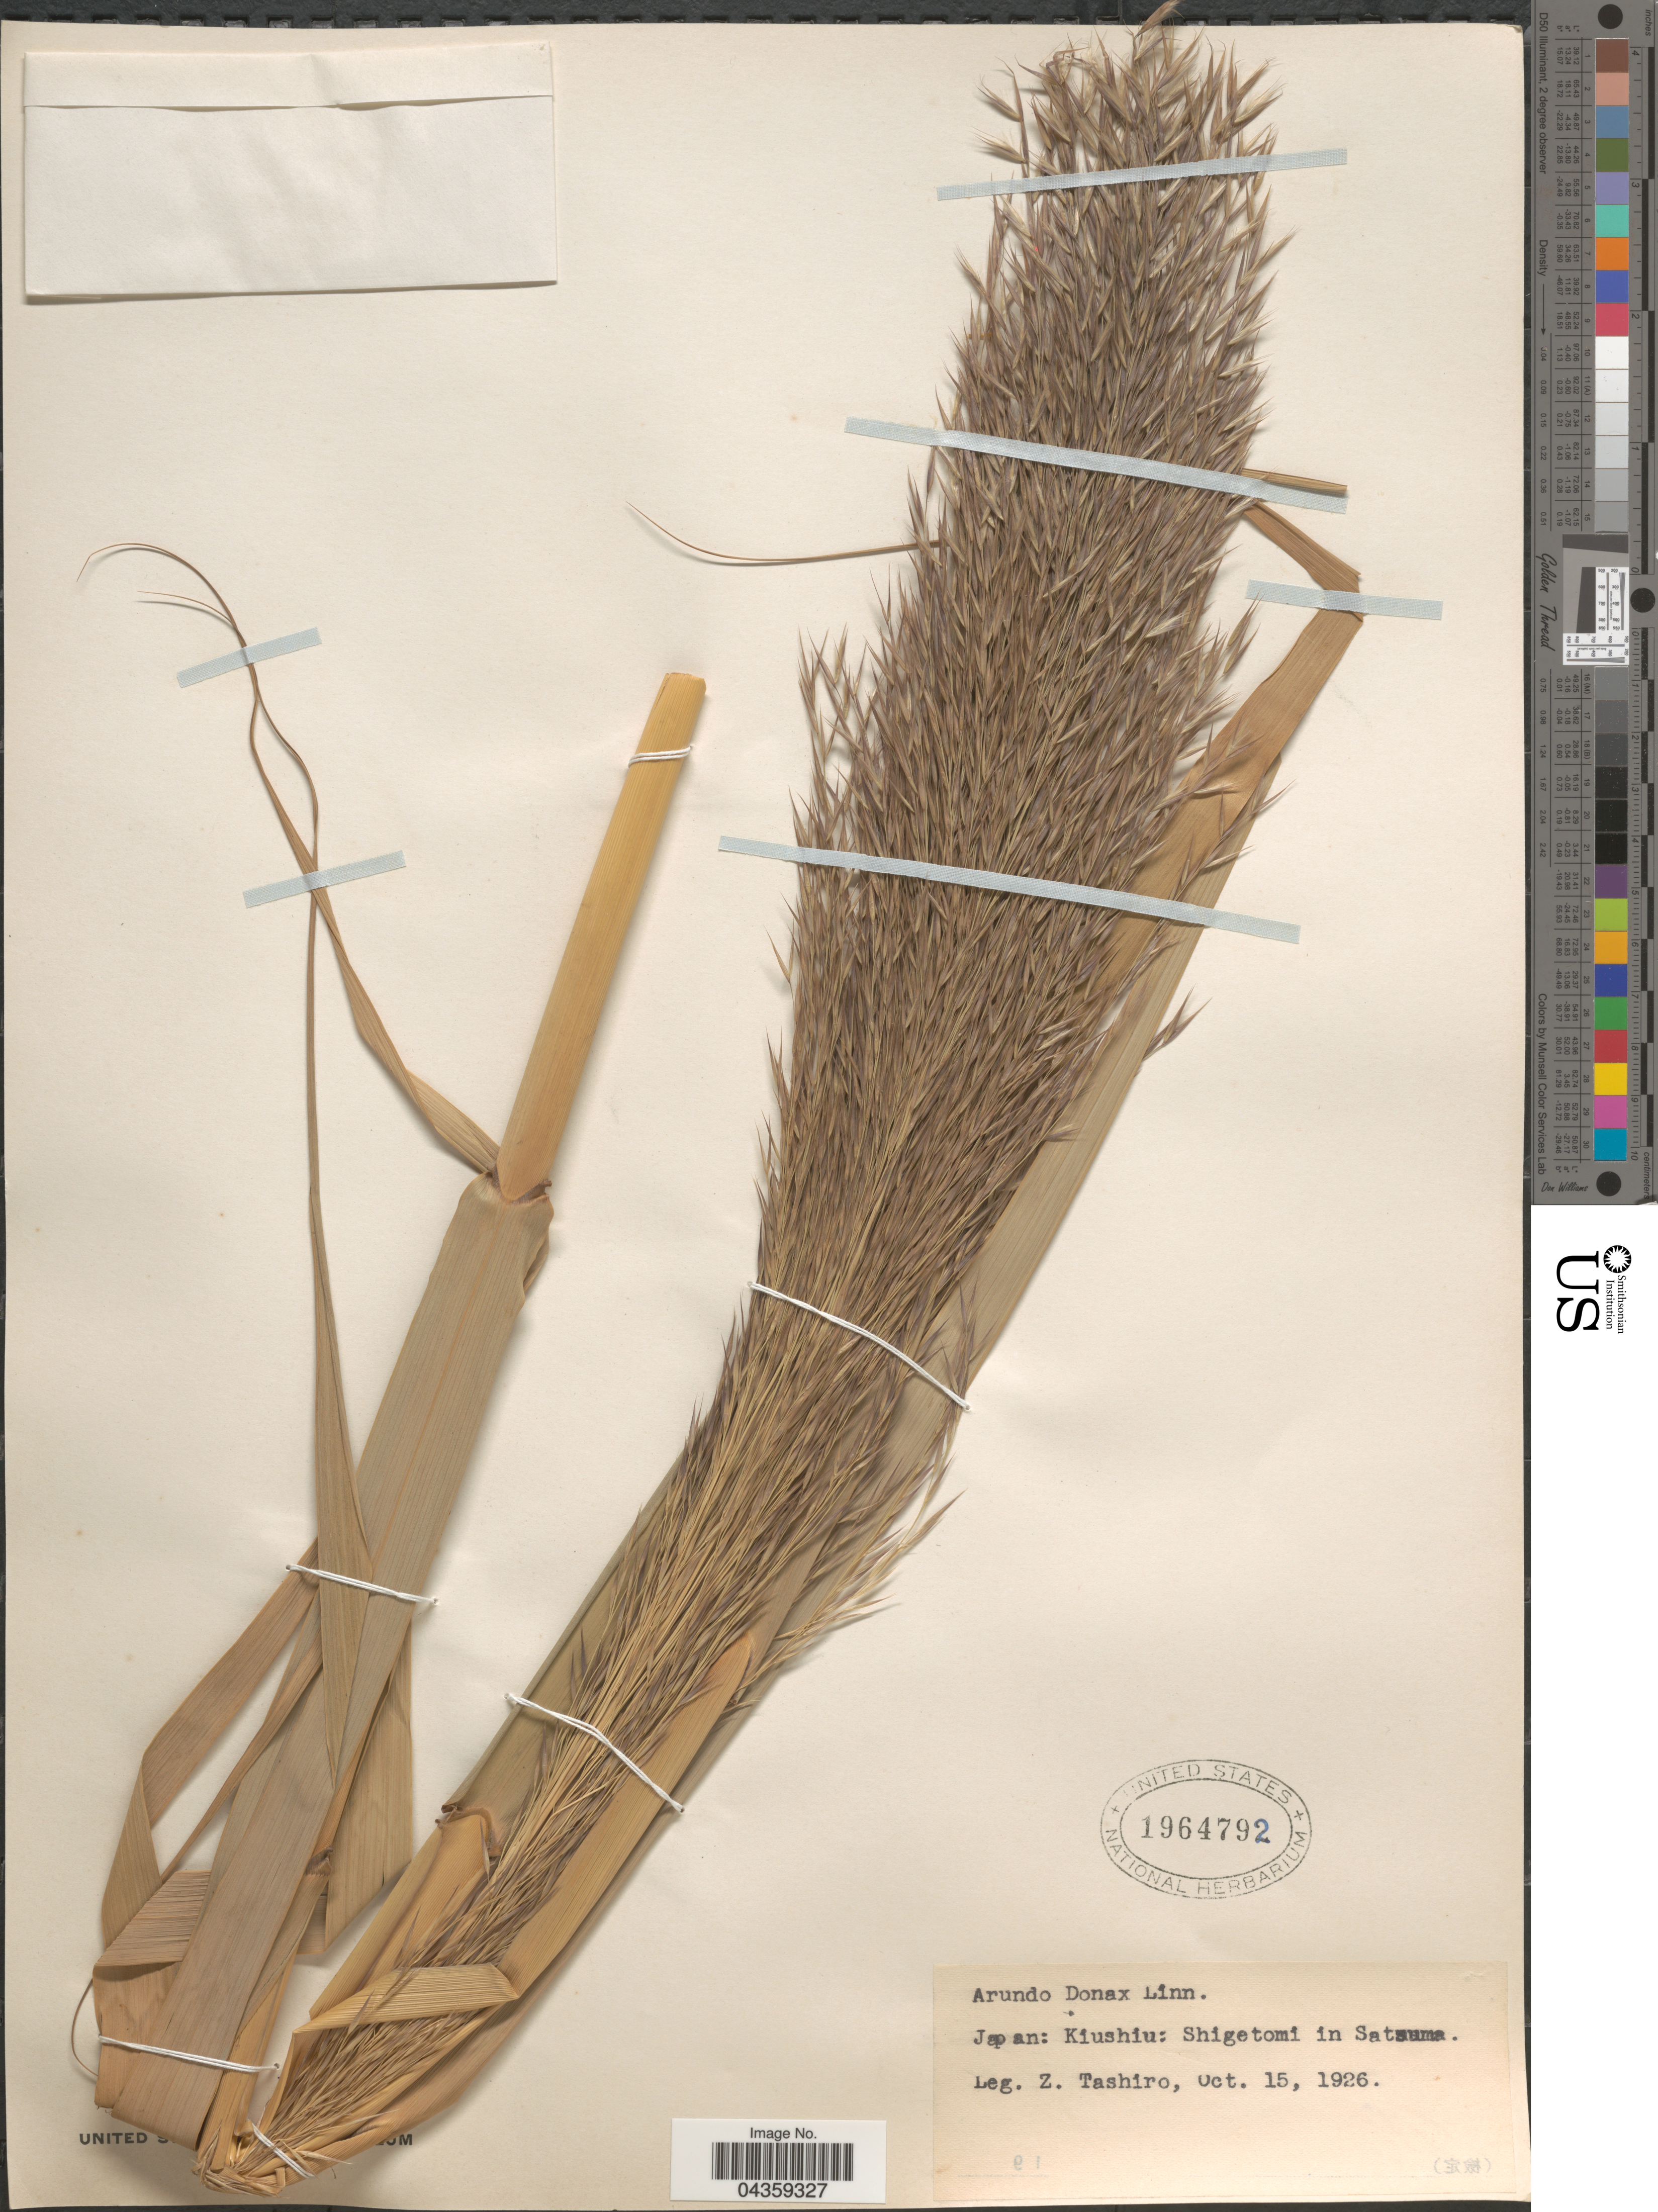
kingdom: Plantae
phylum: Tracheophyta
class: Liliopsida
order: Poales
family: Poaceae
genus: Arundo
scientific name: Arundo donax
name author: L.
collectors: Z. Tashiro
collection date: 1926-10-15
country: Japan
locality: Kiushiu: Shigetomi in Satsuma.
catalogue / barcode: US 1964792